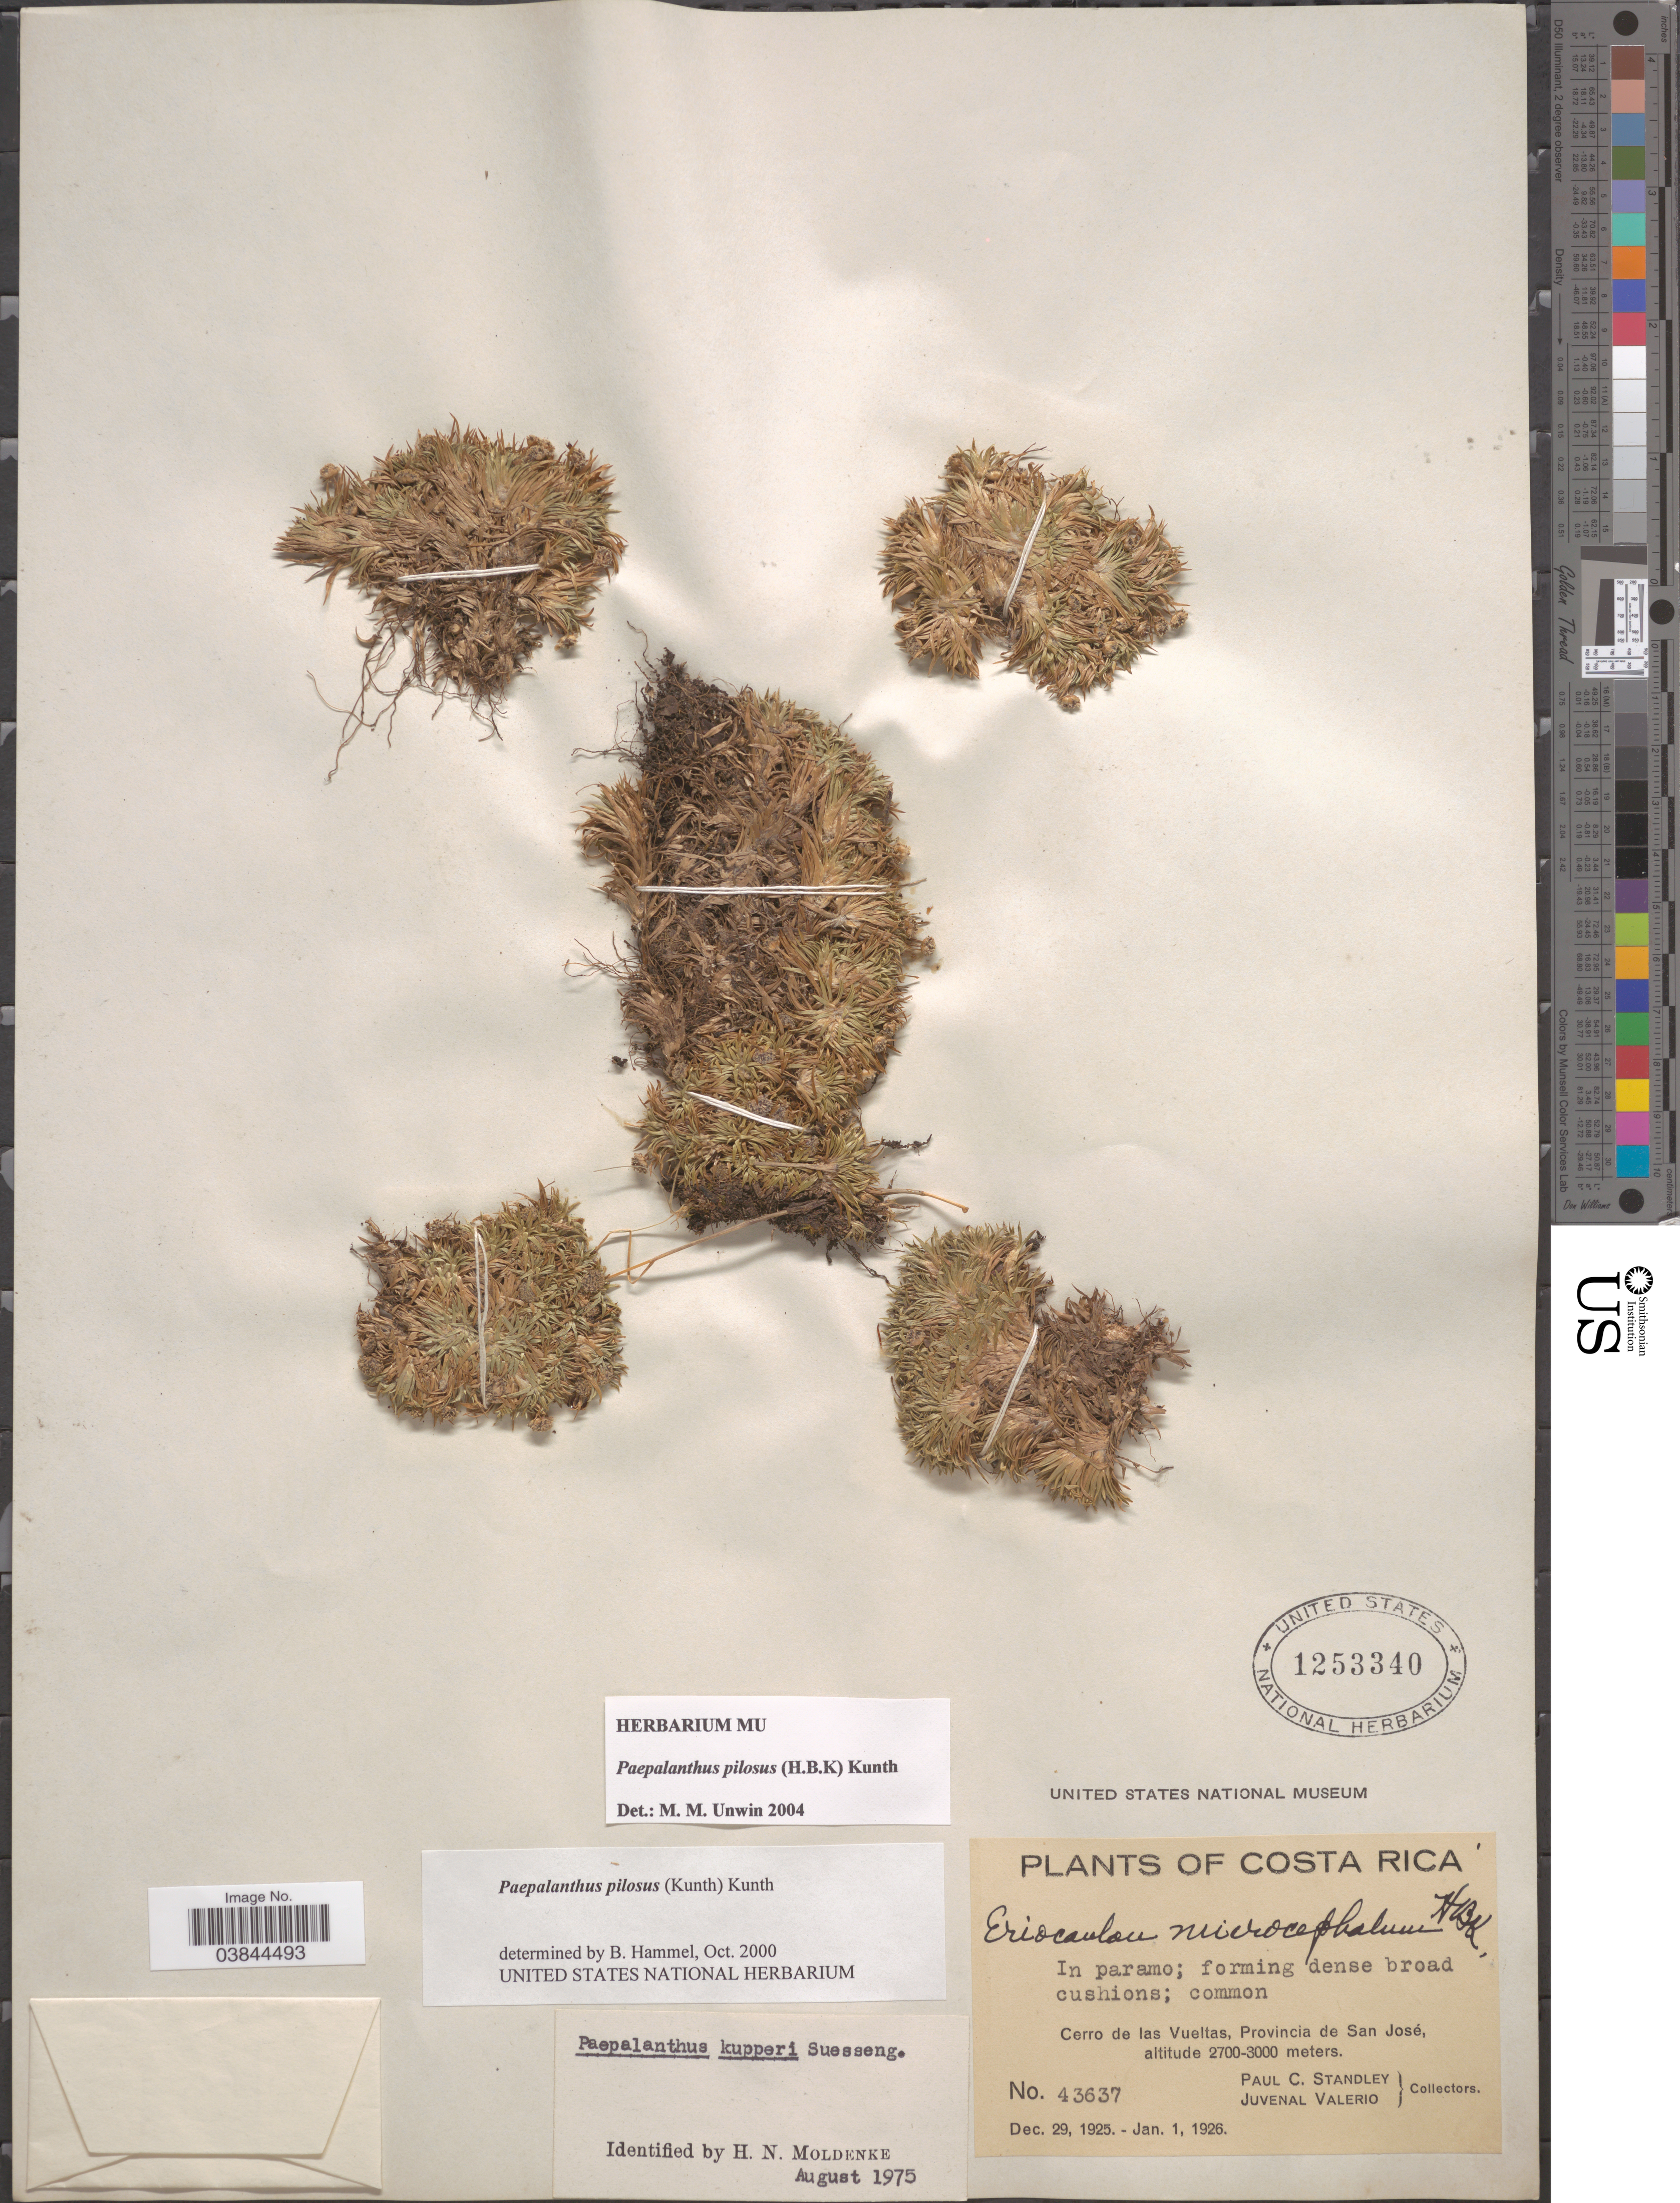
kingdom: Plantae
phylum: Tracheophyta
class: Liliopsida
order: Poales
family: Eriocaulaceae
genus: Paepalanthus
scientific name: Paepalanthus pilosus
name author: (Kunth) Kunth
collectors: P. C. Standley & J. Valerio R.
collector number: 43637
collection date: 1925-12-29/1926-01-01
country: Costa Rica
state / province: San José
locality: Cerro de las Vueltas.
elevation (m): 2700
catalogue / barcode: US 1253340